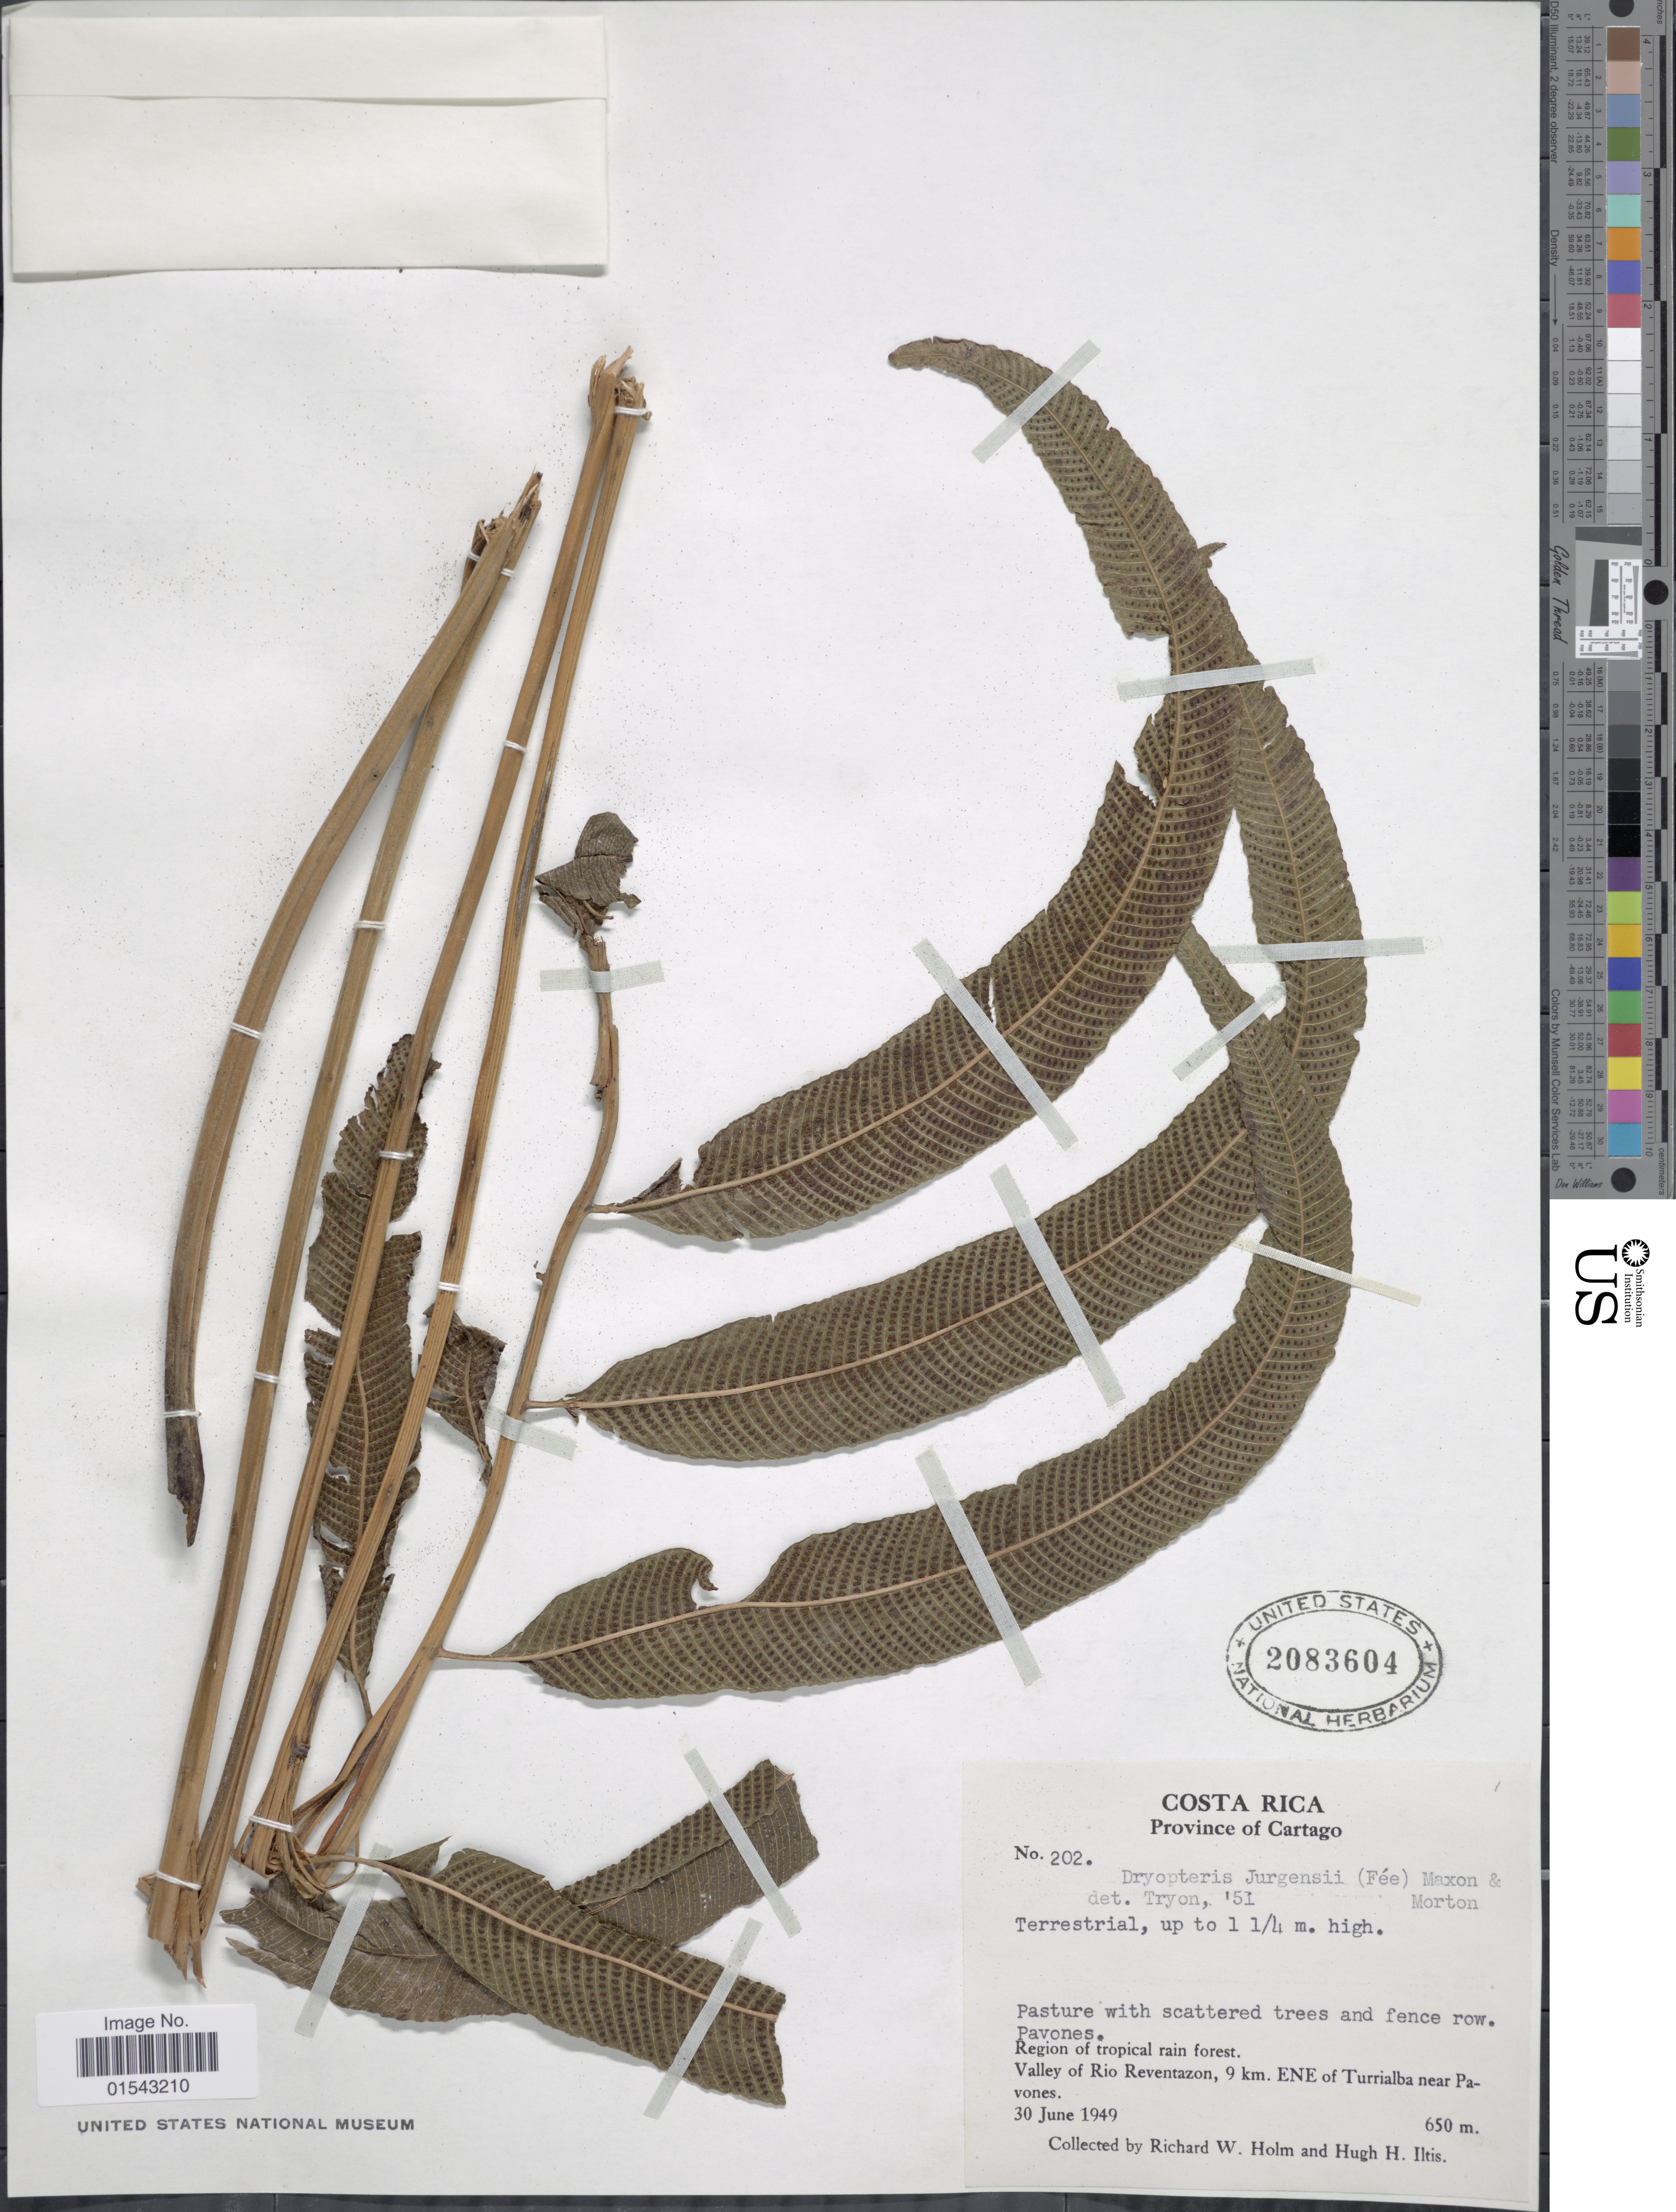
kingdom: Plantae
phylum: Tracheophyta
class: Polypodiopsida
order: Polypodiales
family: Thelypteridaceae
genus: Meniscium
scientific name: Meniscium falcatum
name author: Liebm.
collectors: R. W. Holm & H. H. Iltis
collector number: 202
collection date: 1949-06-30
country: Costa Rica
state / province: Cartago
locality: Costa Rica, Province of Cartago, valley of Rio Reventazon, 9 km. ENE of Turrialba near Pavones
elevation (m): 650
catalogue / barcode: US 2083604